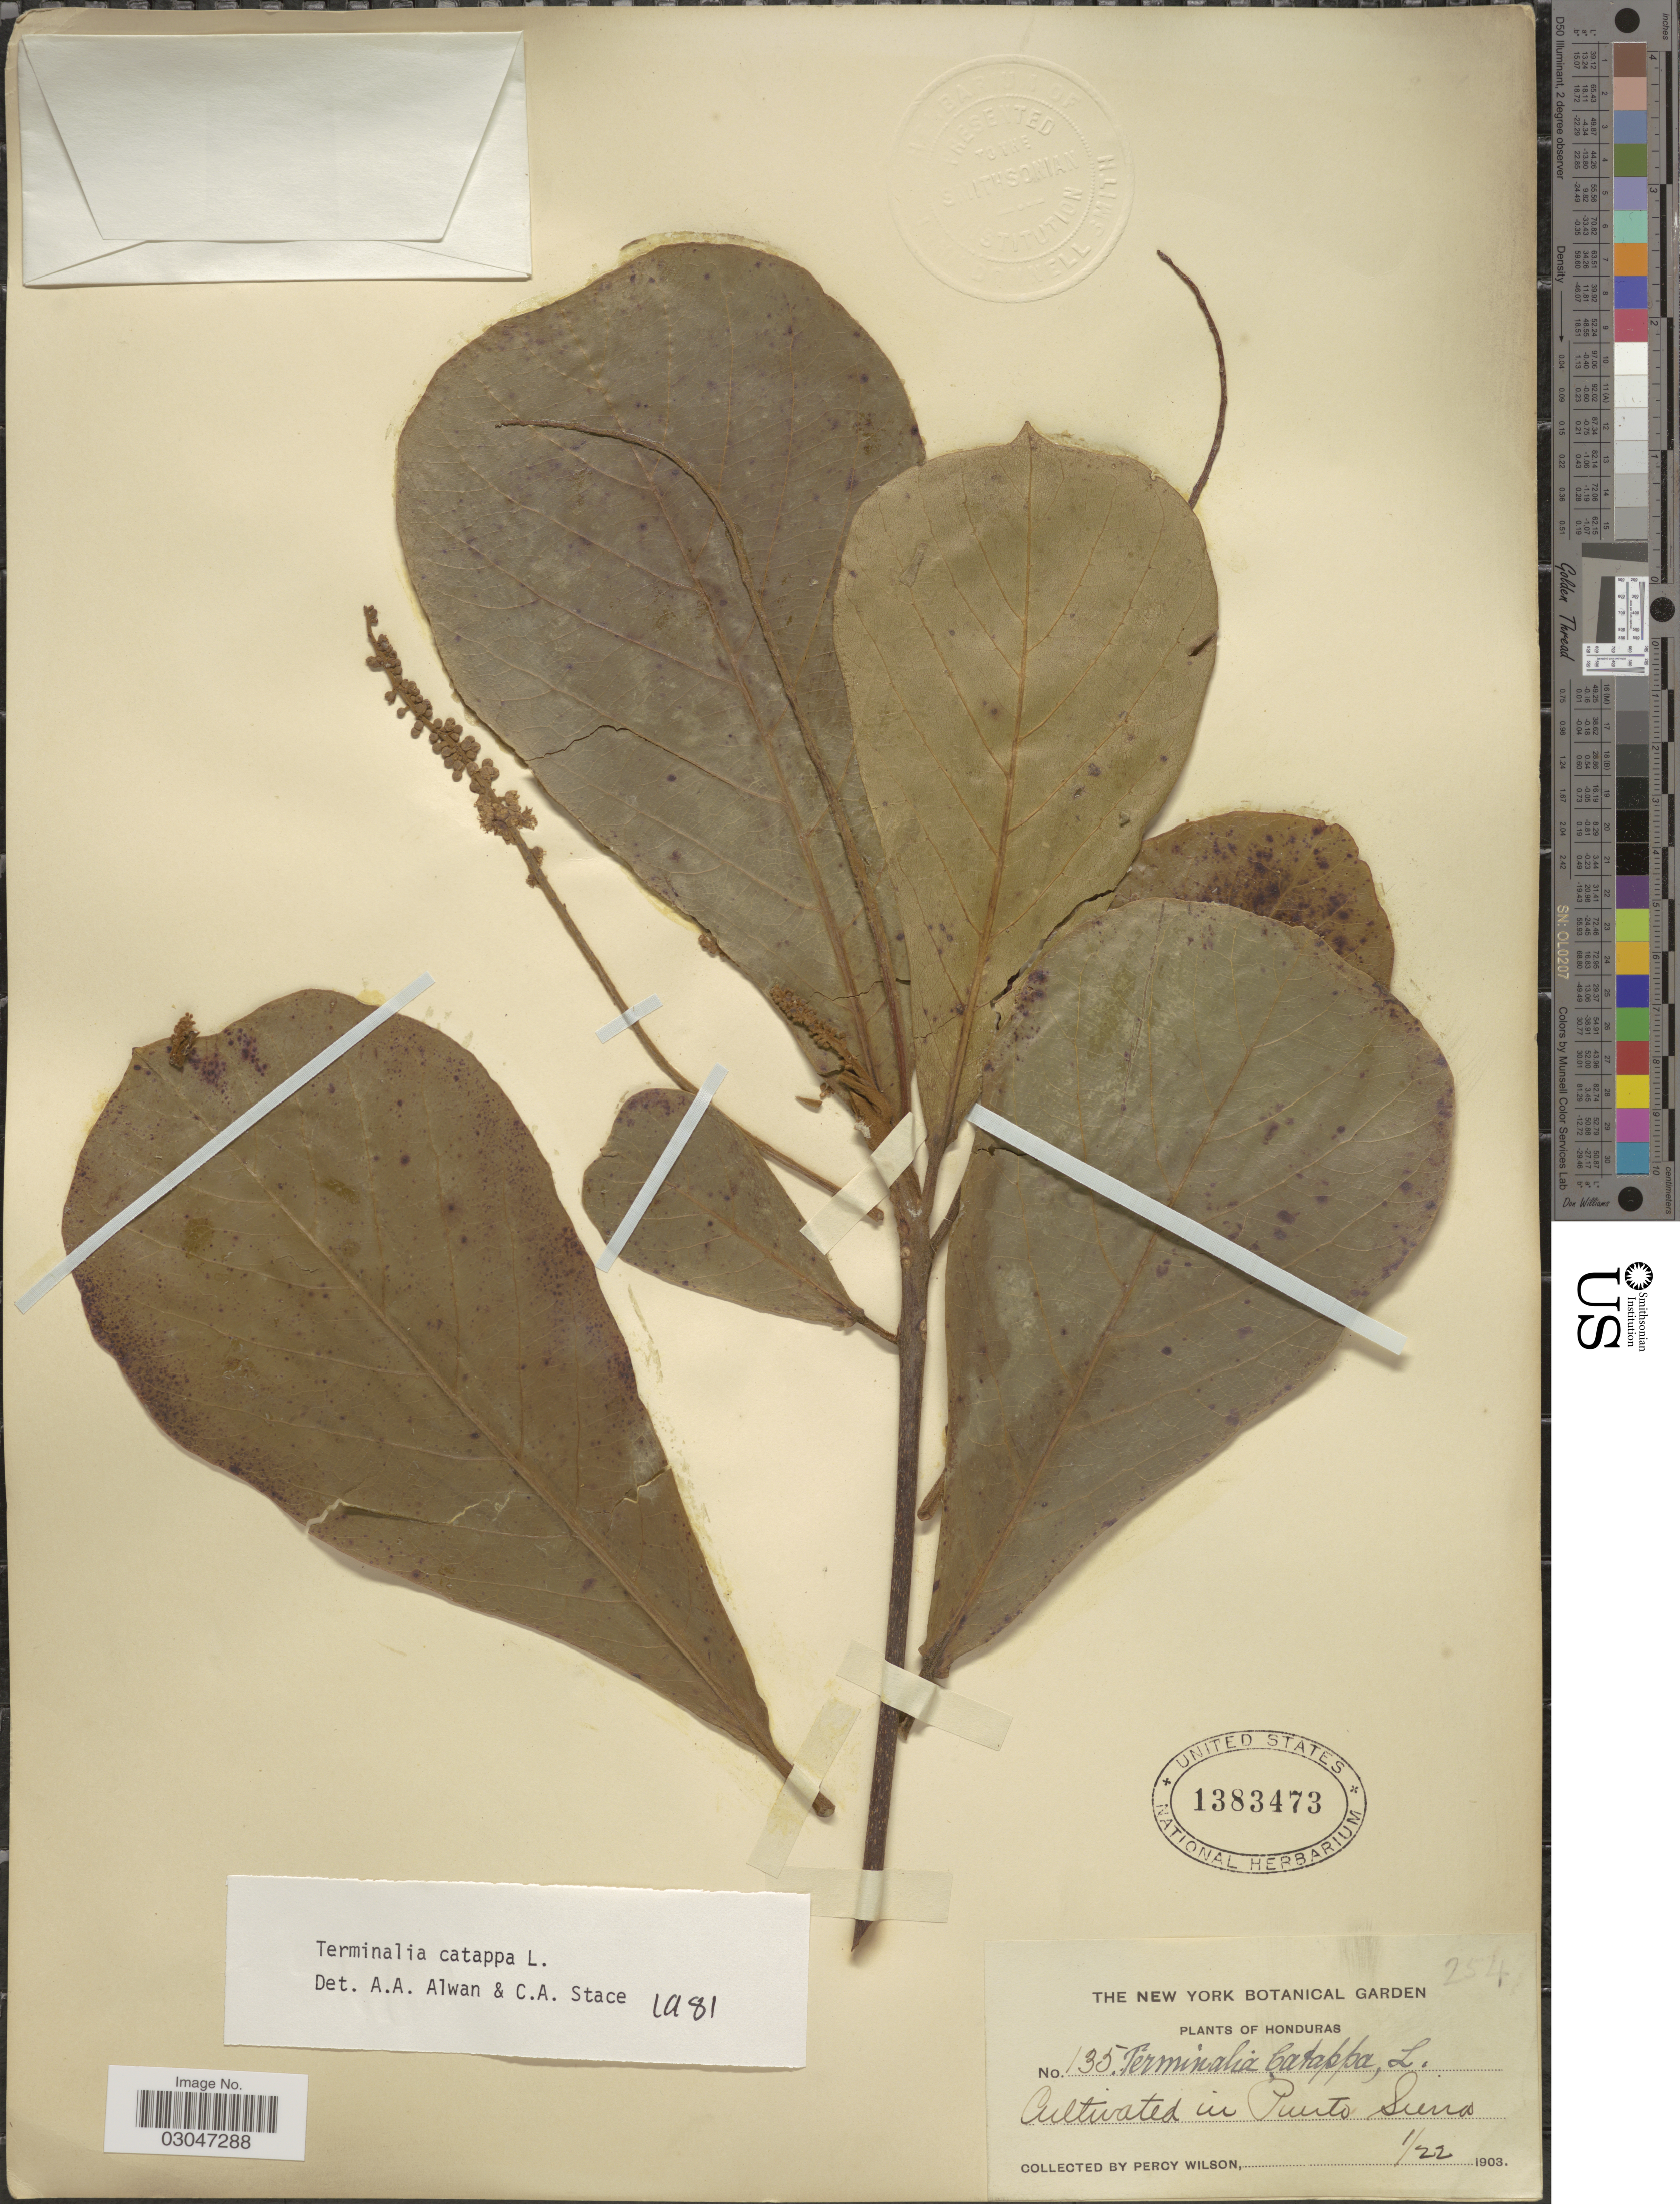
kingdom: Plantae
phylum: Tracheophyta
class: Magnoliopsida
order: Myrtales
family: Combretaceae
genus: Terminalia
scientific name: Terminalia catappa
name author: L.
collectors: P. Wilson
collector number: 135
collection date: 1903-01-22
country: Honduras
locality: Cultivated in Puerto Sierra.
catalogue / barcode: US 1383473